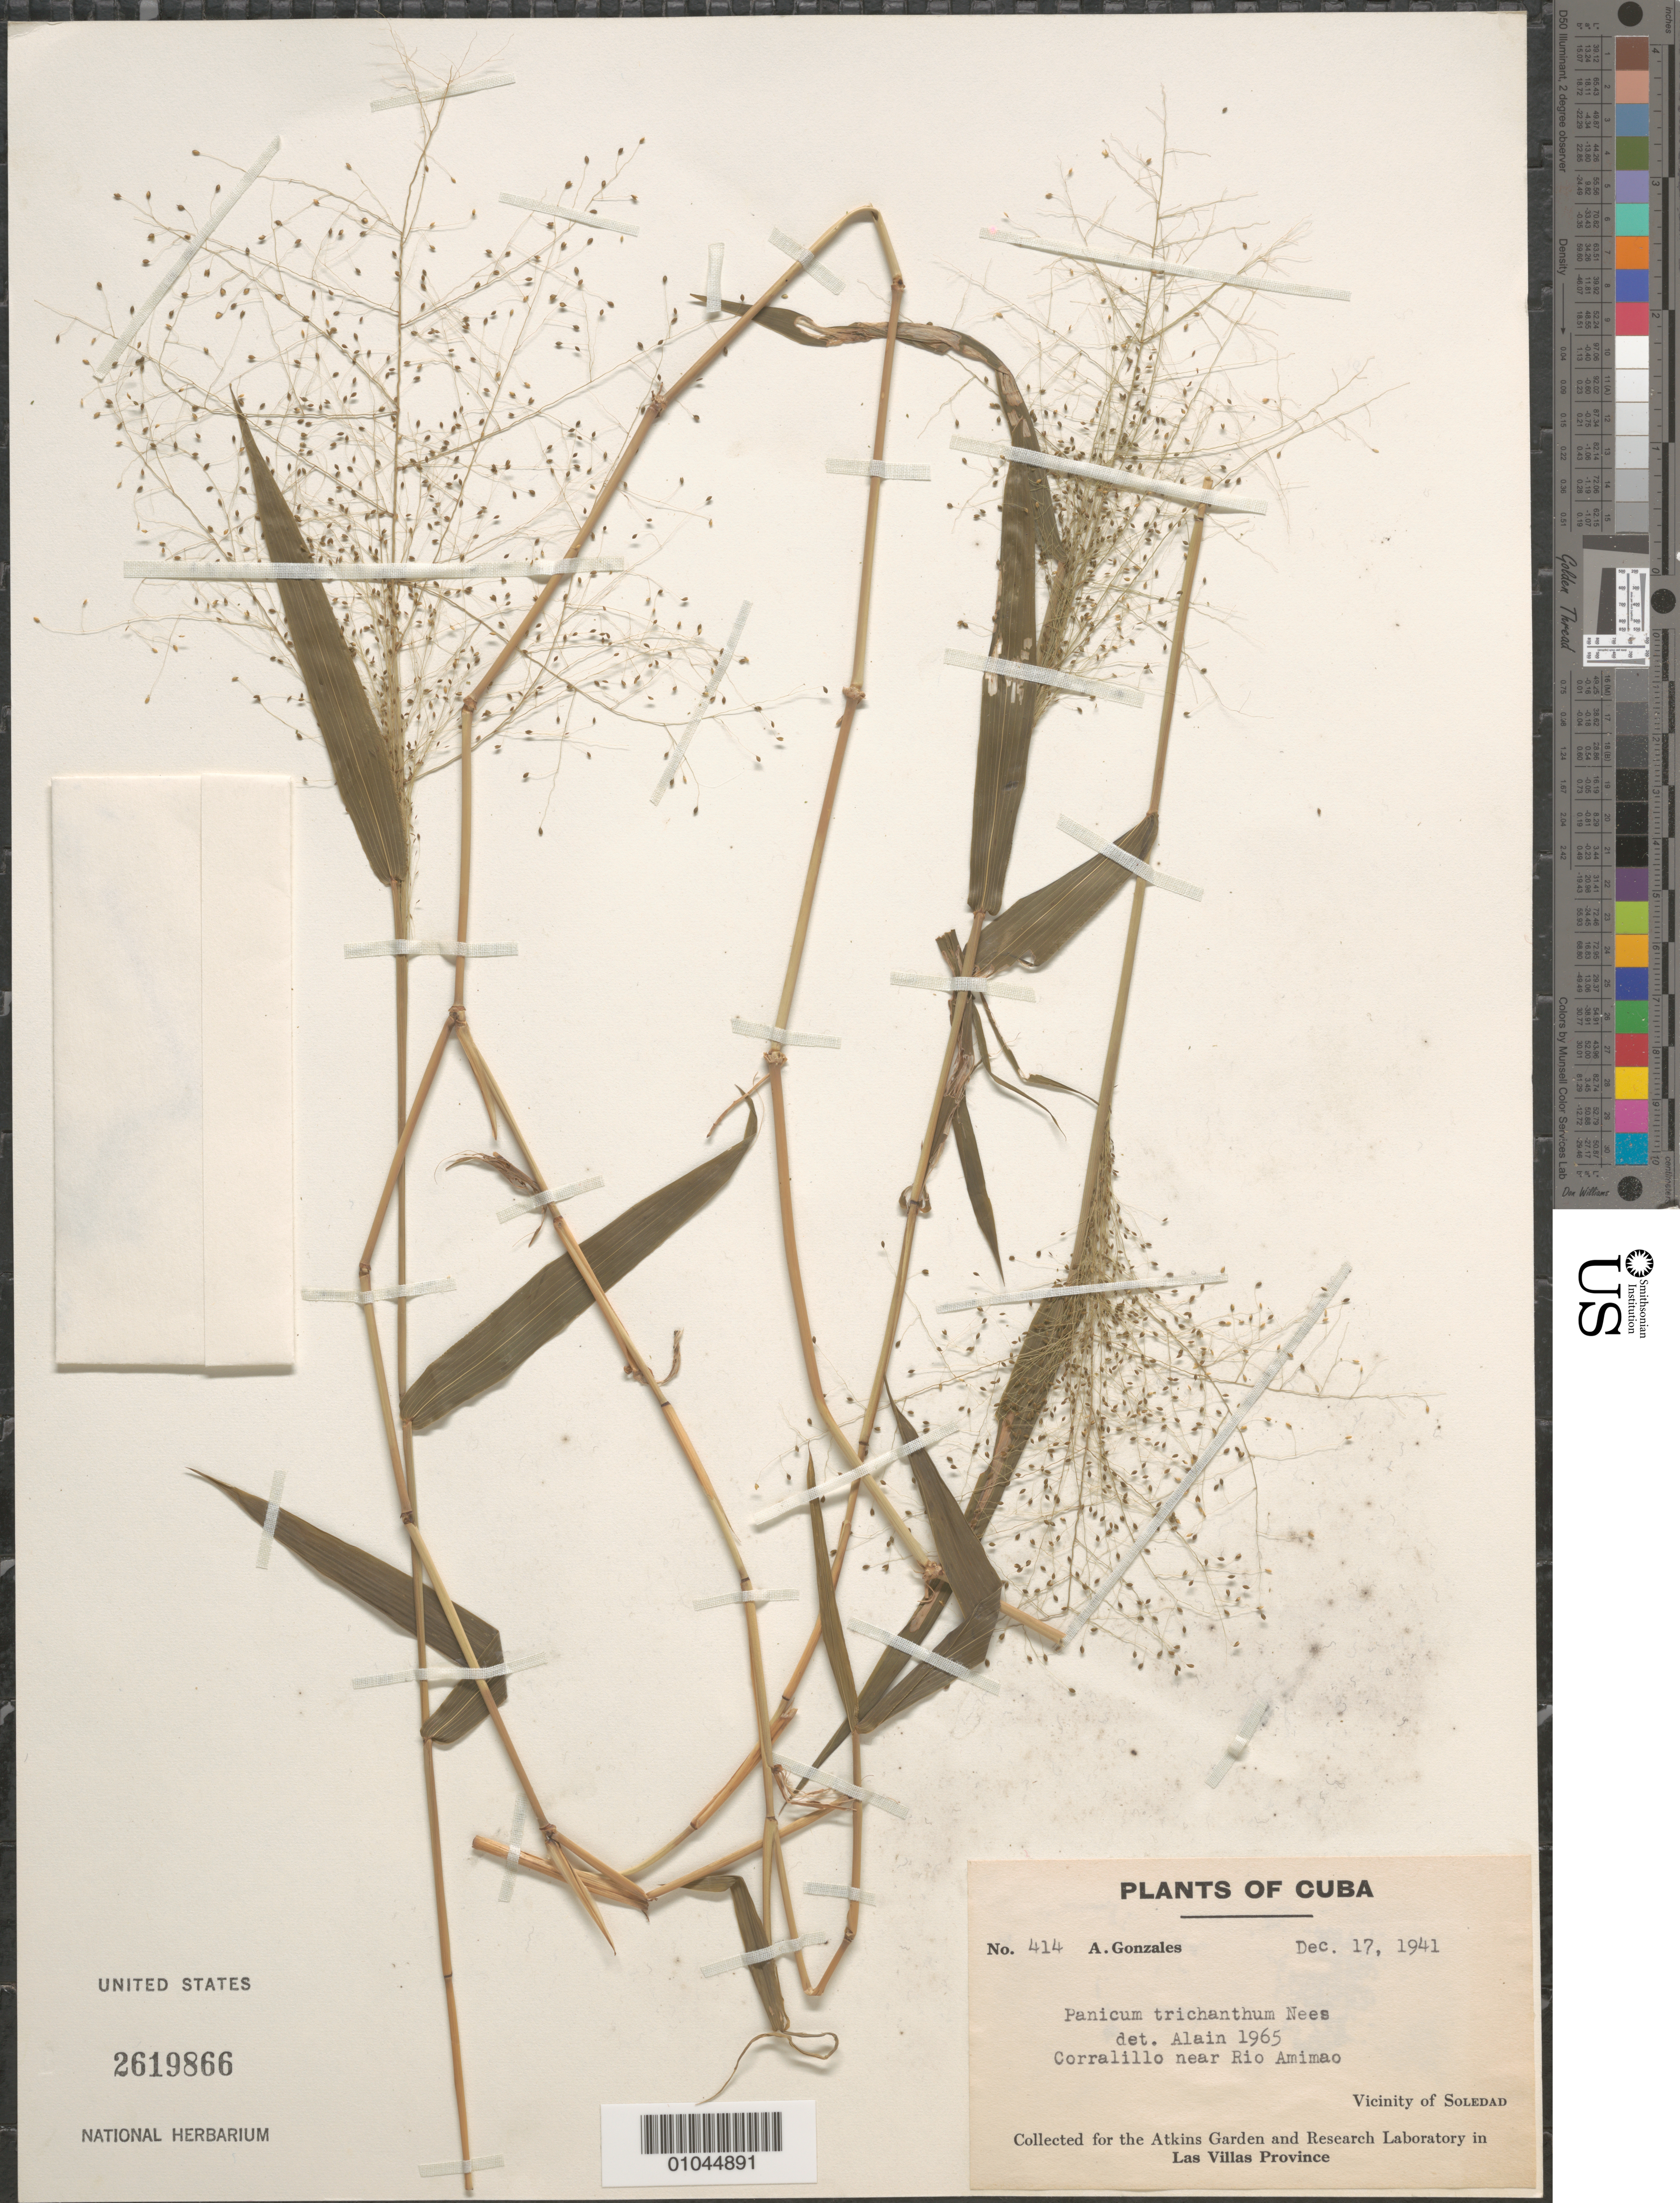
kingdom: Plantae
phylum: Tracheophyta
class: Liliopsida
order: Poales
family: Poaceae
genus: Panicum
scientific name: Panicum trichanthum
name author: Nees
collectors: A. Gonzáles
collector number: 414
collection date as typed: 17 Dec 1941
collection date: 1941-12-17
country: Cuba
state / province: Cienfuegos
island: Cuba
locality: Vicinity of Soledad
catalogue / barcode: US 2619866